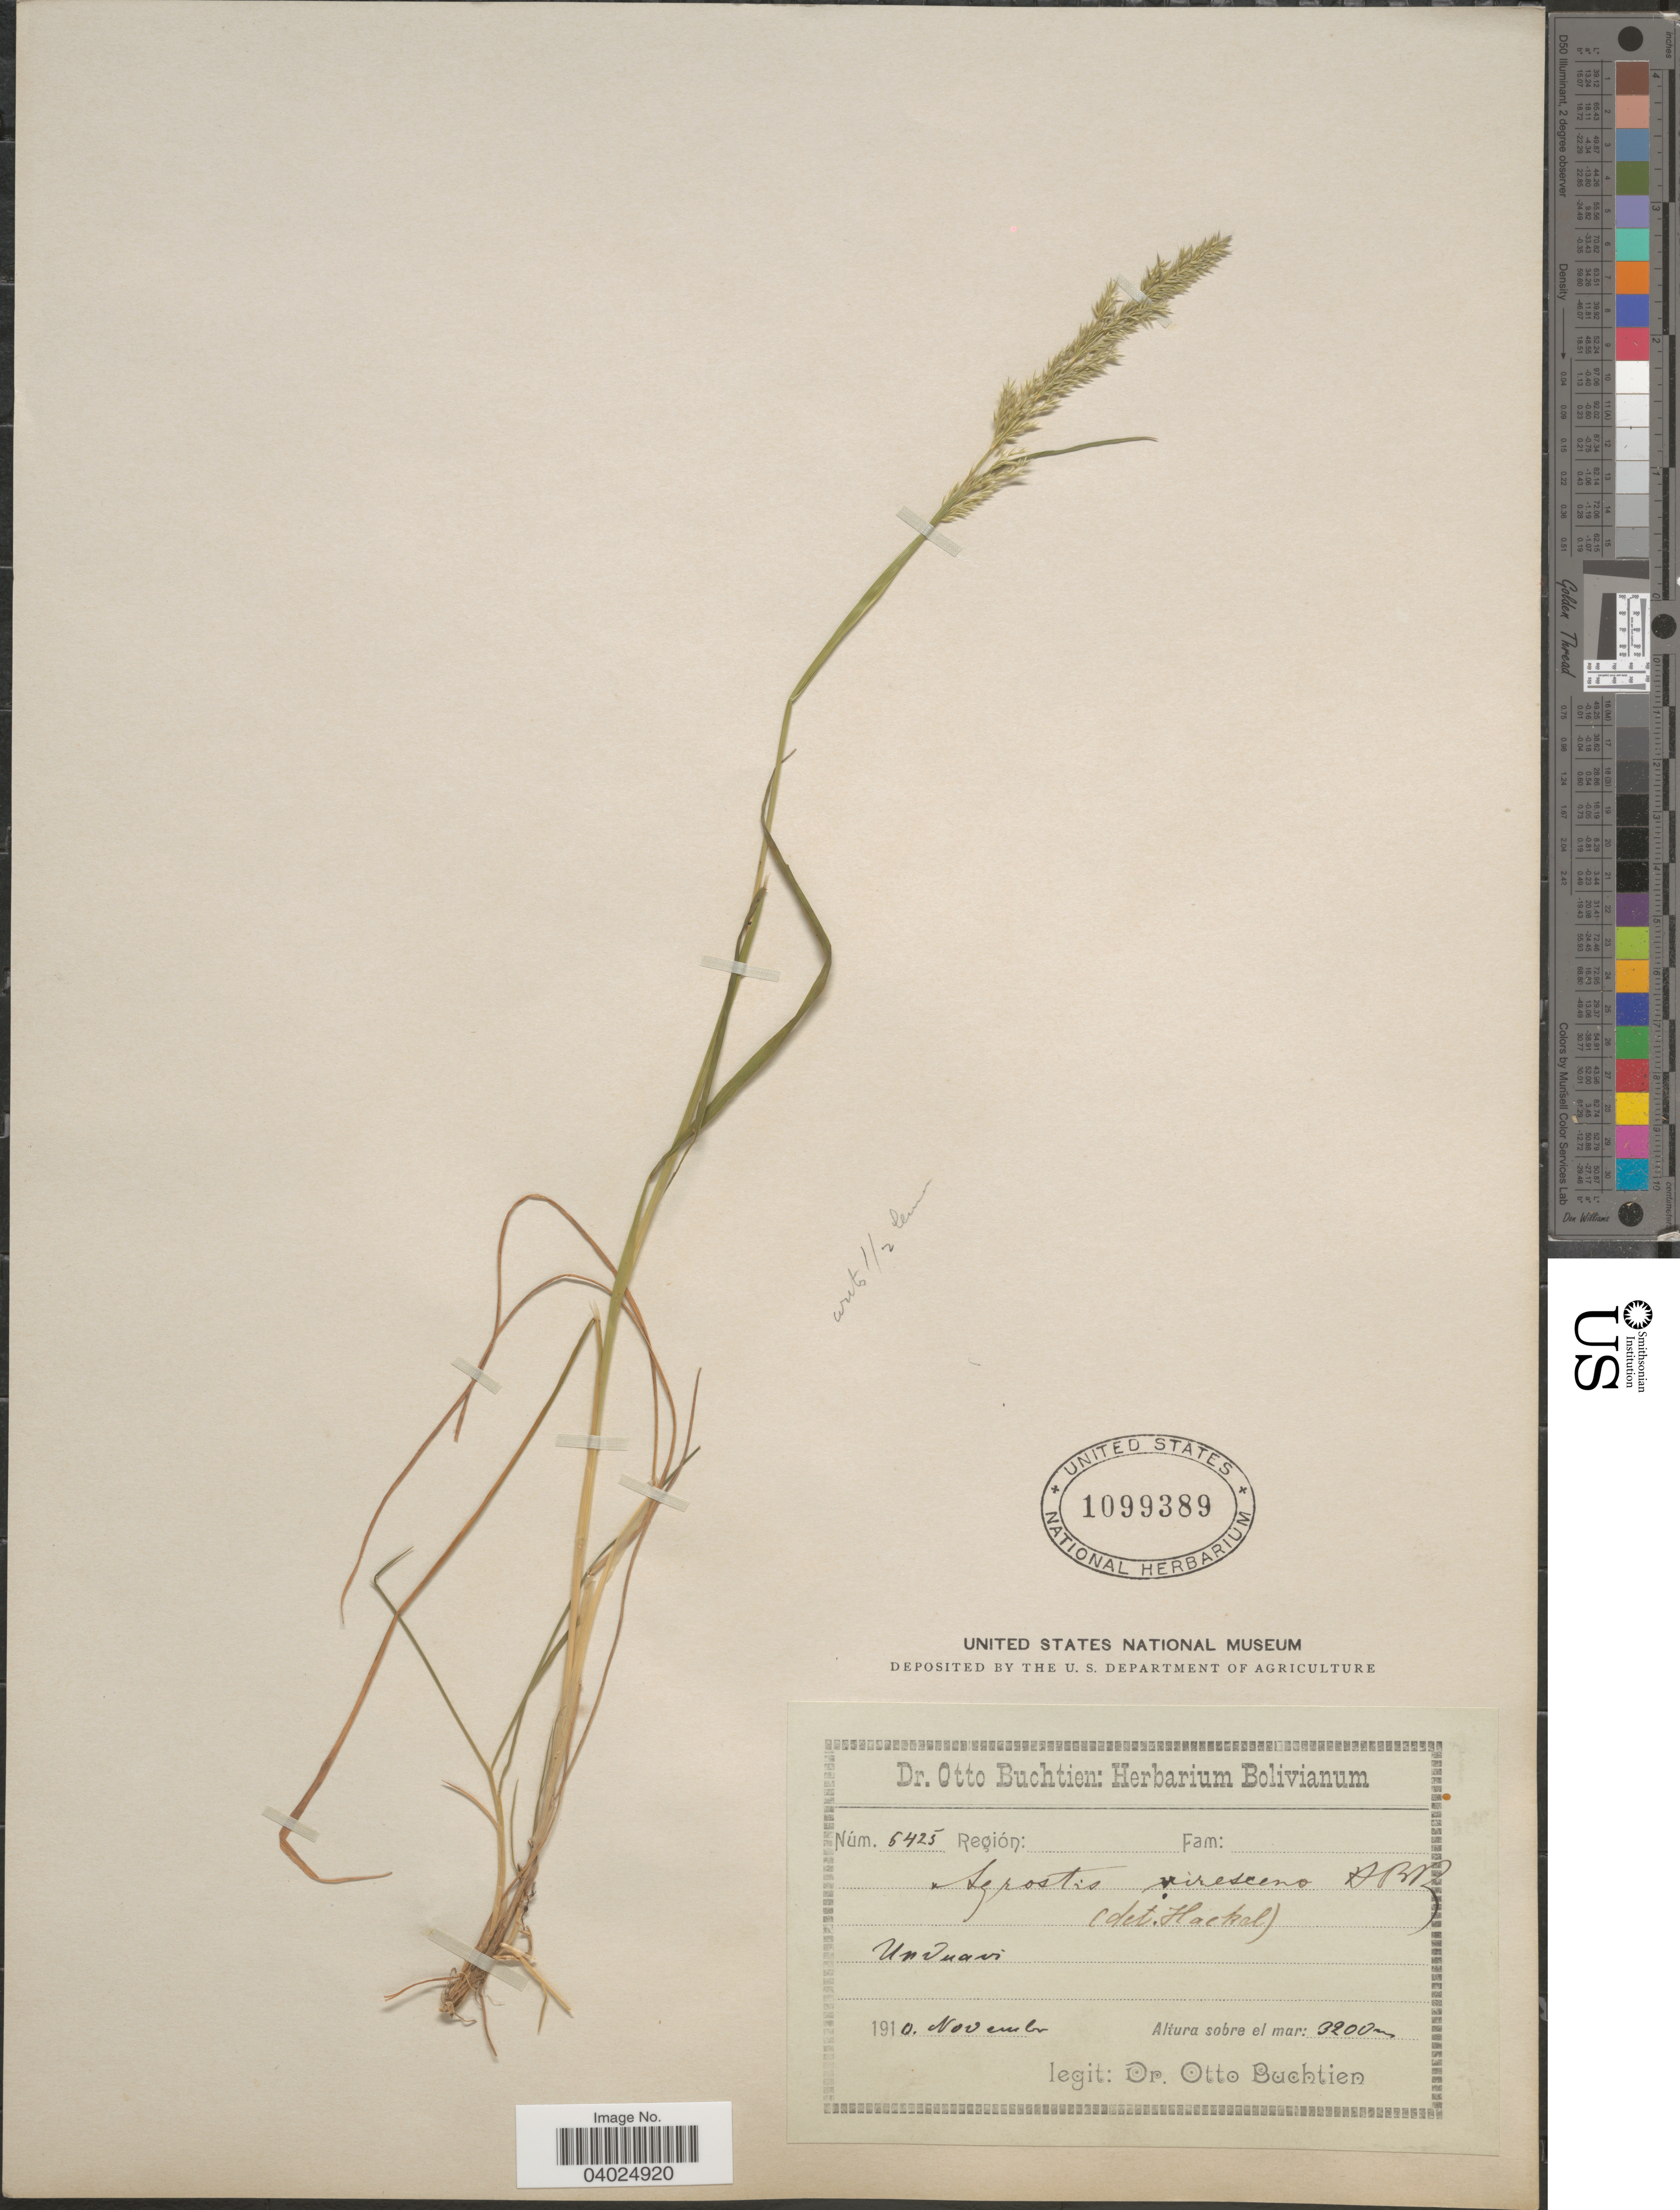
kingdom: Plantae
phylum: Tracheophyta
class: Liliopsida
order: Poales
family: Poaceae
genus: Agrostis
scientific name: Agrostis tolucensis Kunth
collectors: O. Buchtien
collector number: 6425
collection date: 1910-11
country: Bolivia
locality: Unduavi.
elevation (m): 3200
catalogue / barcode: US 1099389